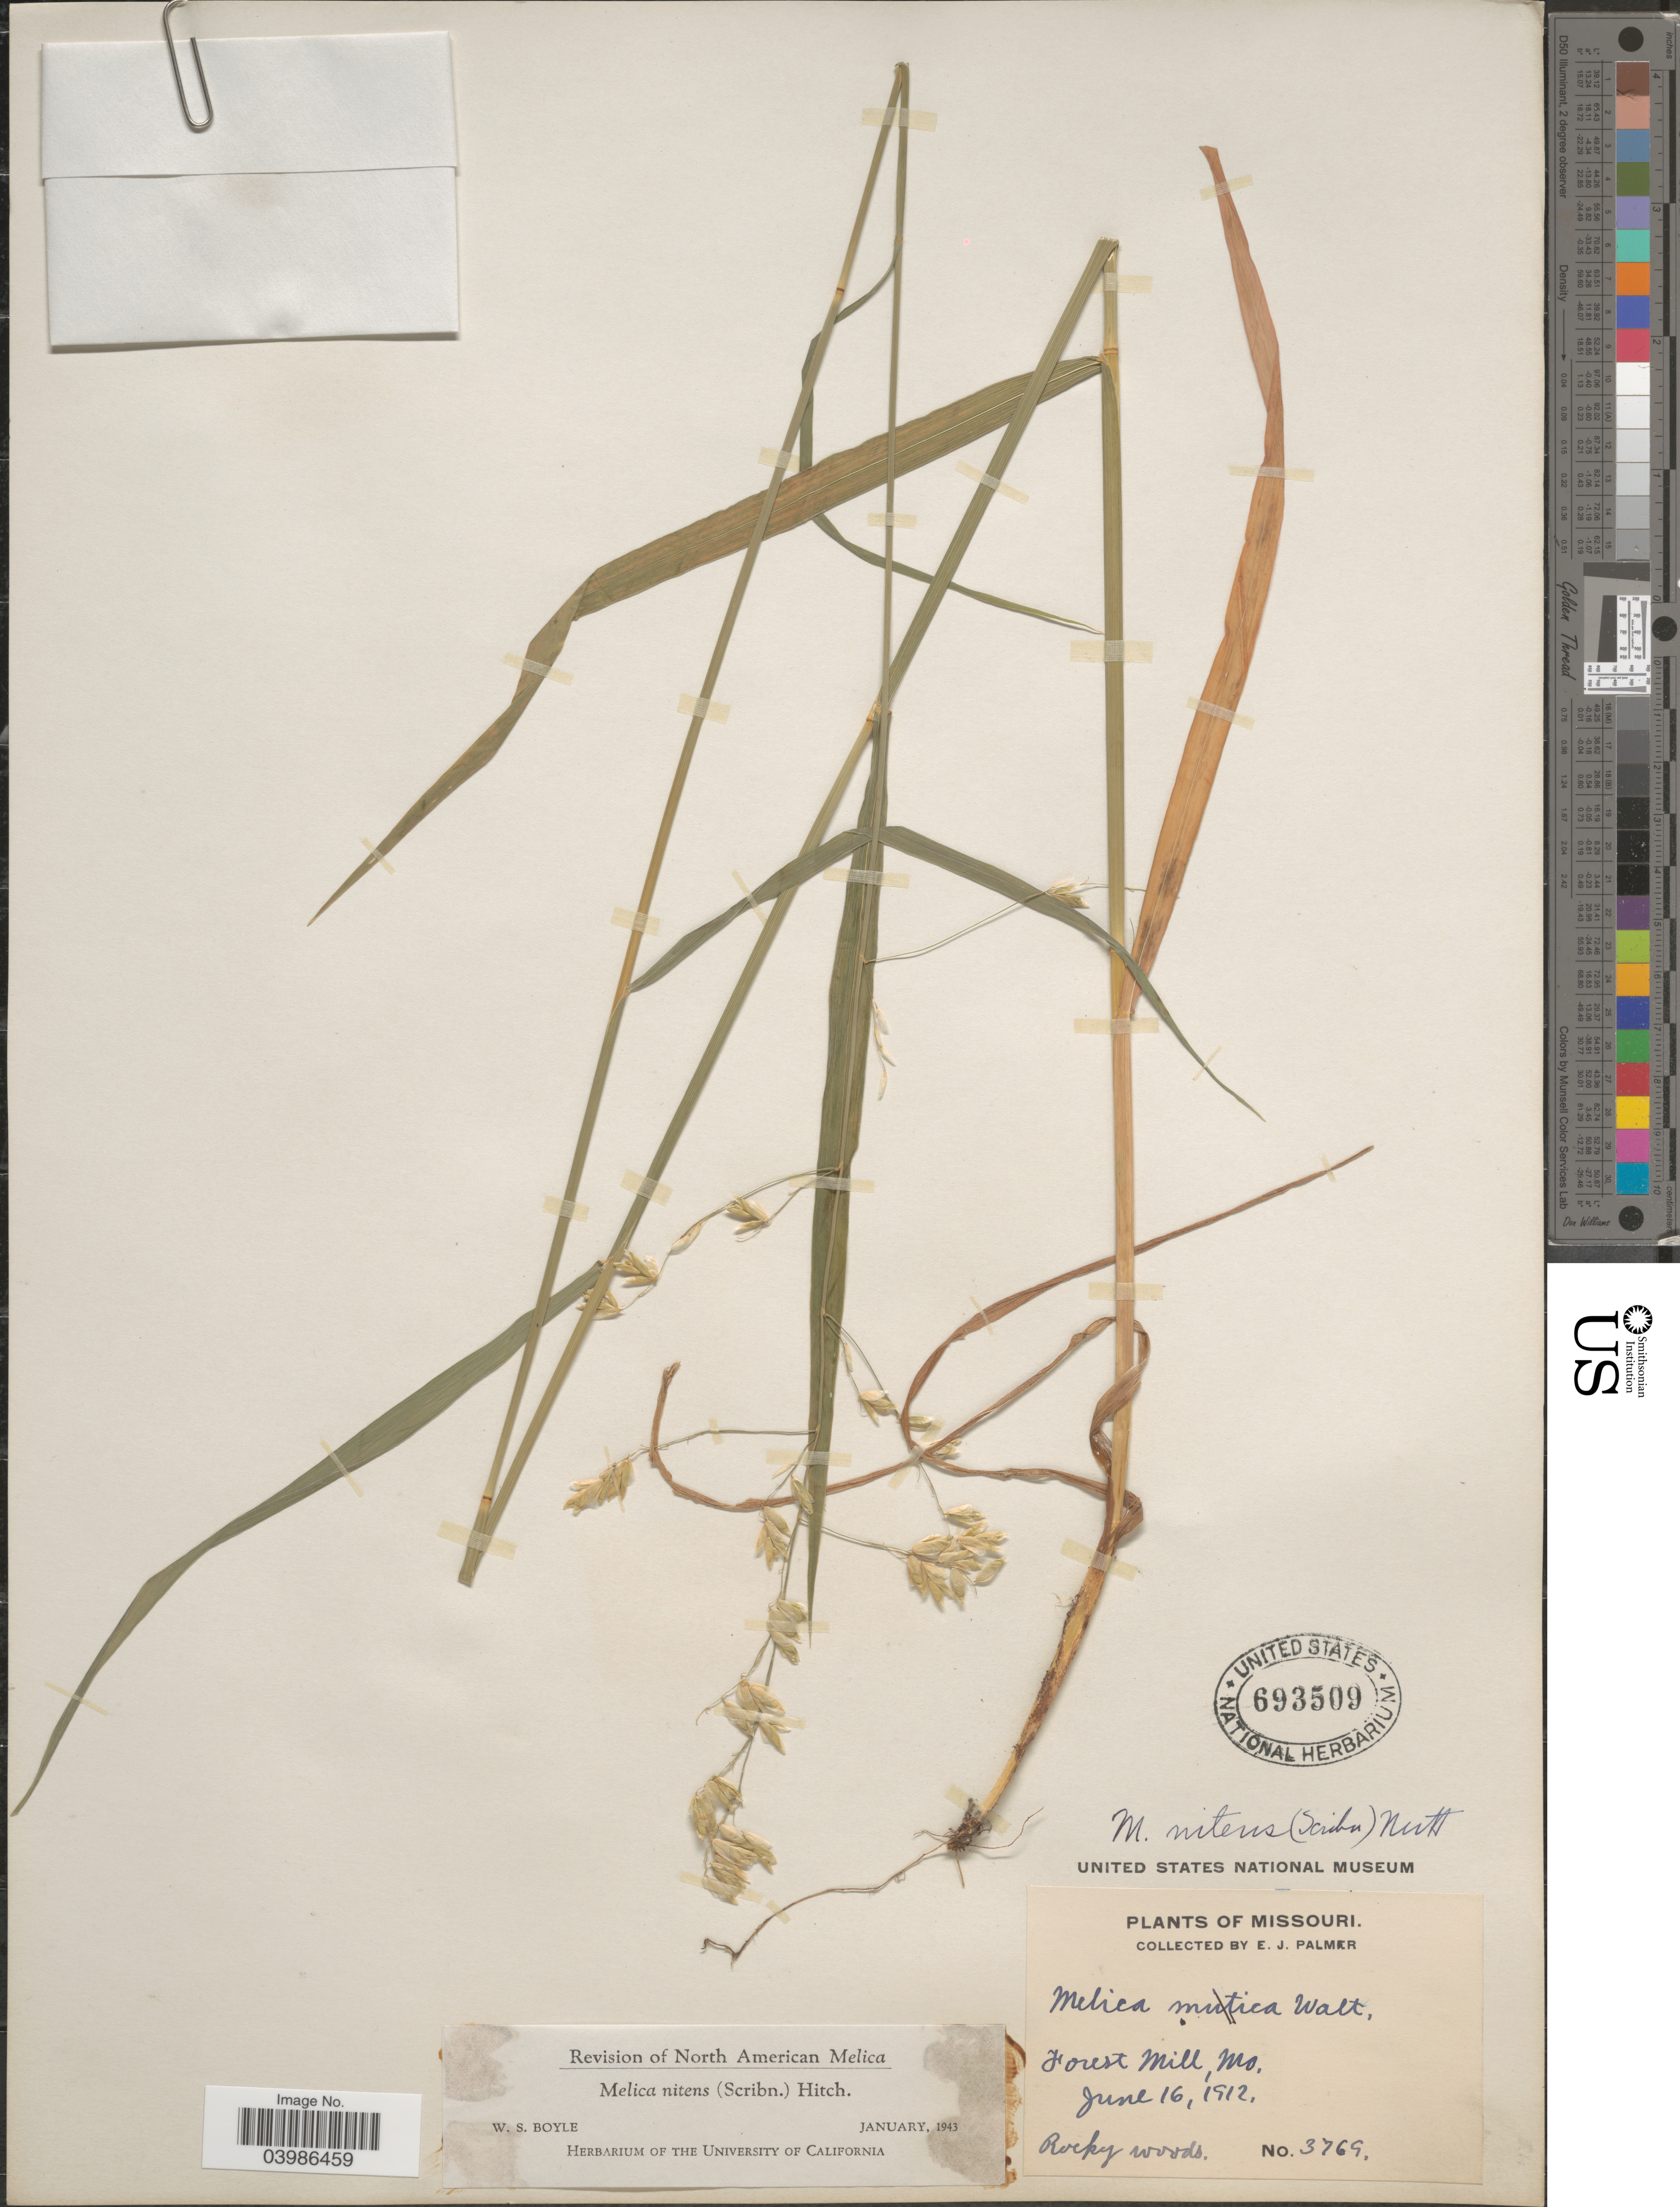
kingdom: Plantae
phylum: Tracheophyta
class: Liliopsida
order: Poales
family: Poaceae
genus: Melica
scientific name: Melica nitens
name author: (Scribn.) Nutt. ex Piper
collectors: E. J. Palmer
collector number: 3769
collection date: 1912-06-16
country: United States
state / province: Missouri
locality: Forest Mill.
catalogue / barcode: US 693509